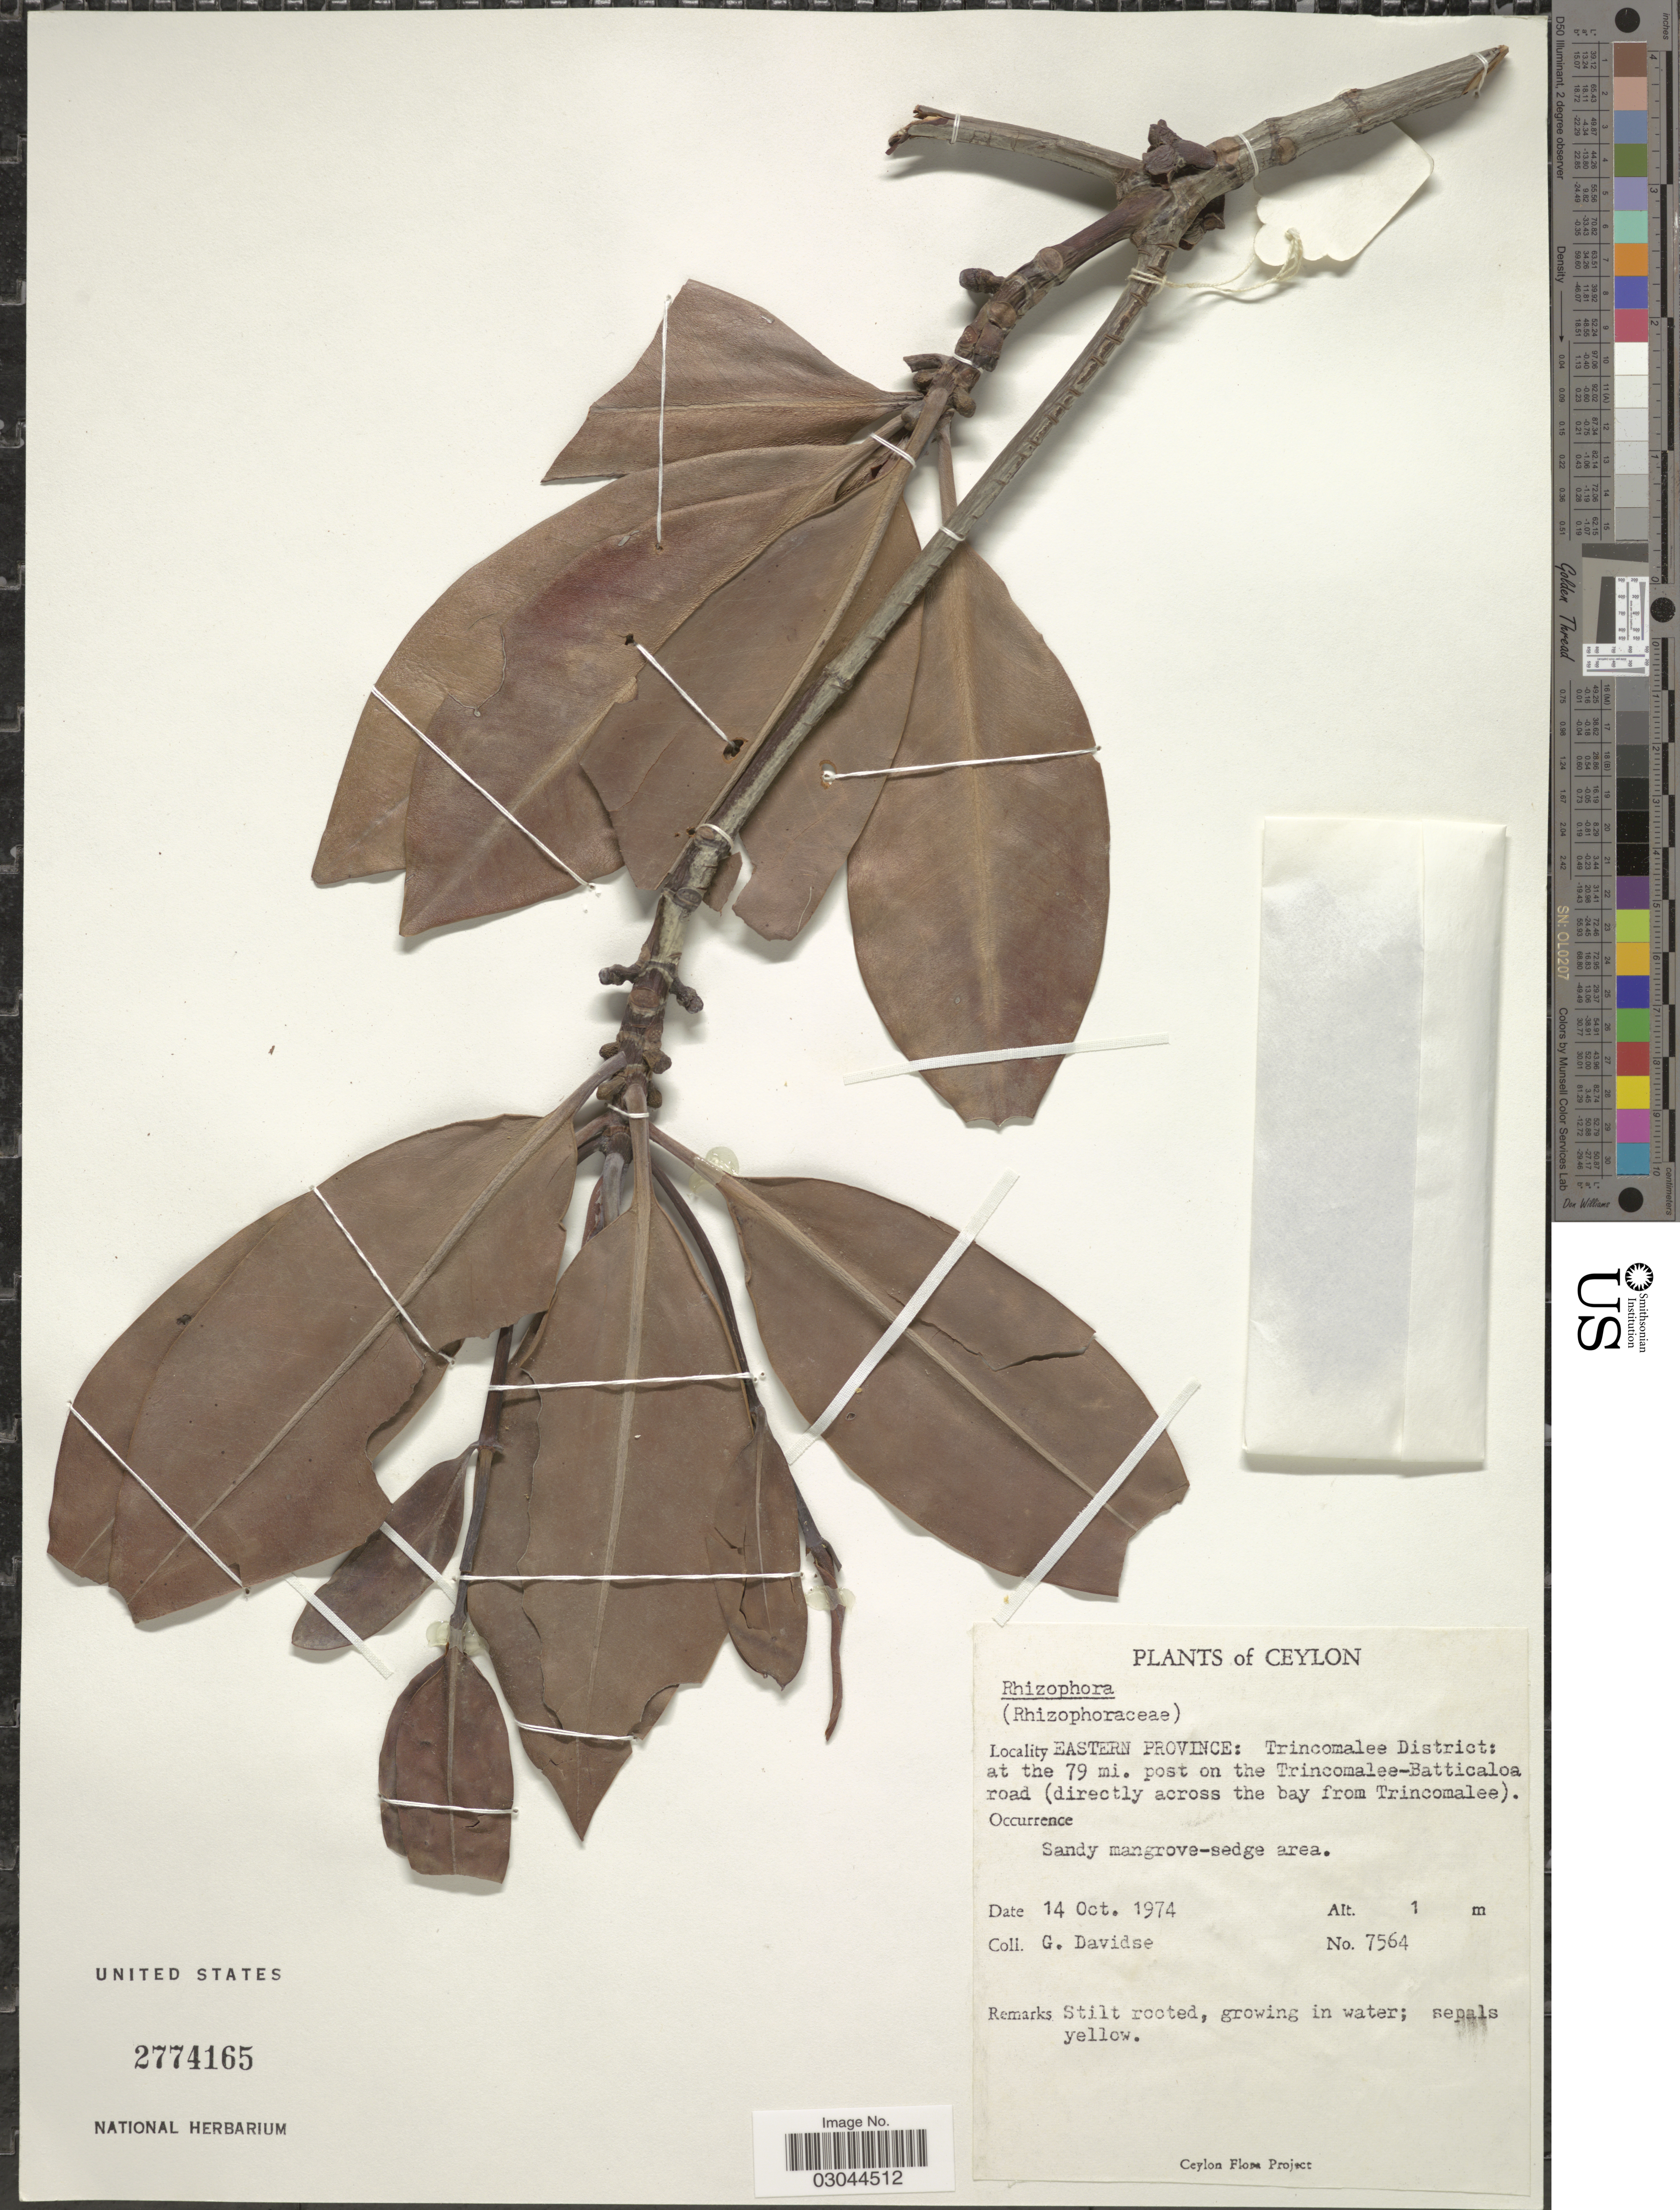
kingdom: Plantae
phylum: Tracheophyta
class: Magnoliopsida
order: Malpighiales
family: Rhizophoraceae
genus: Rhizophora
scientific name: Rhizophora sp.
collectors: G. Davidse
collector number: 7564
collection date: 1974-10-14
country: Sri Lanka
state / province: Eastern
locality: Ceylon. Trincomalee District: at the 79 mi. post on the Trincomalee-Batticaloa road (directly across the bay from Trincomalee).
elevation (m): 1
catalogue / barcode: US 2774165